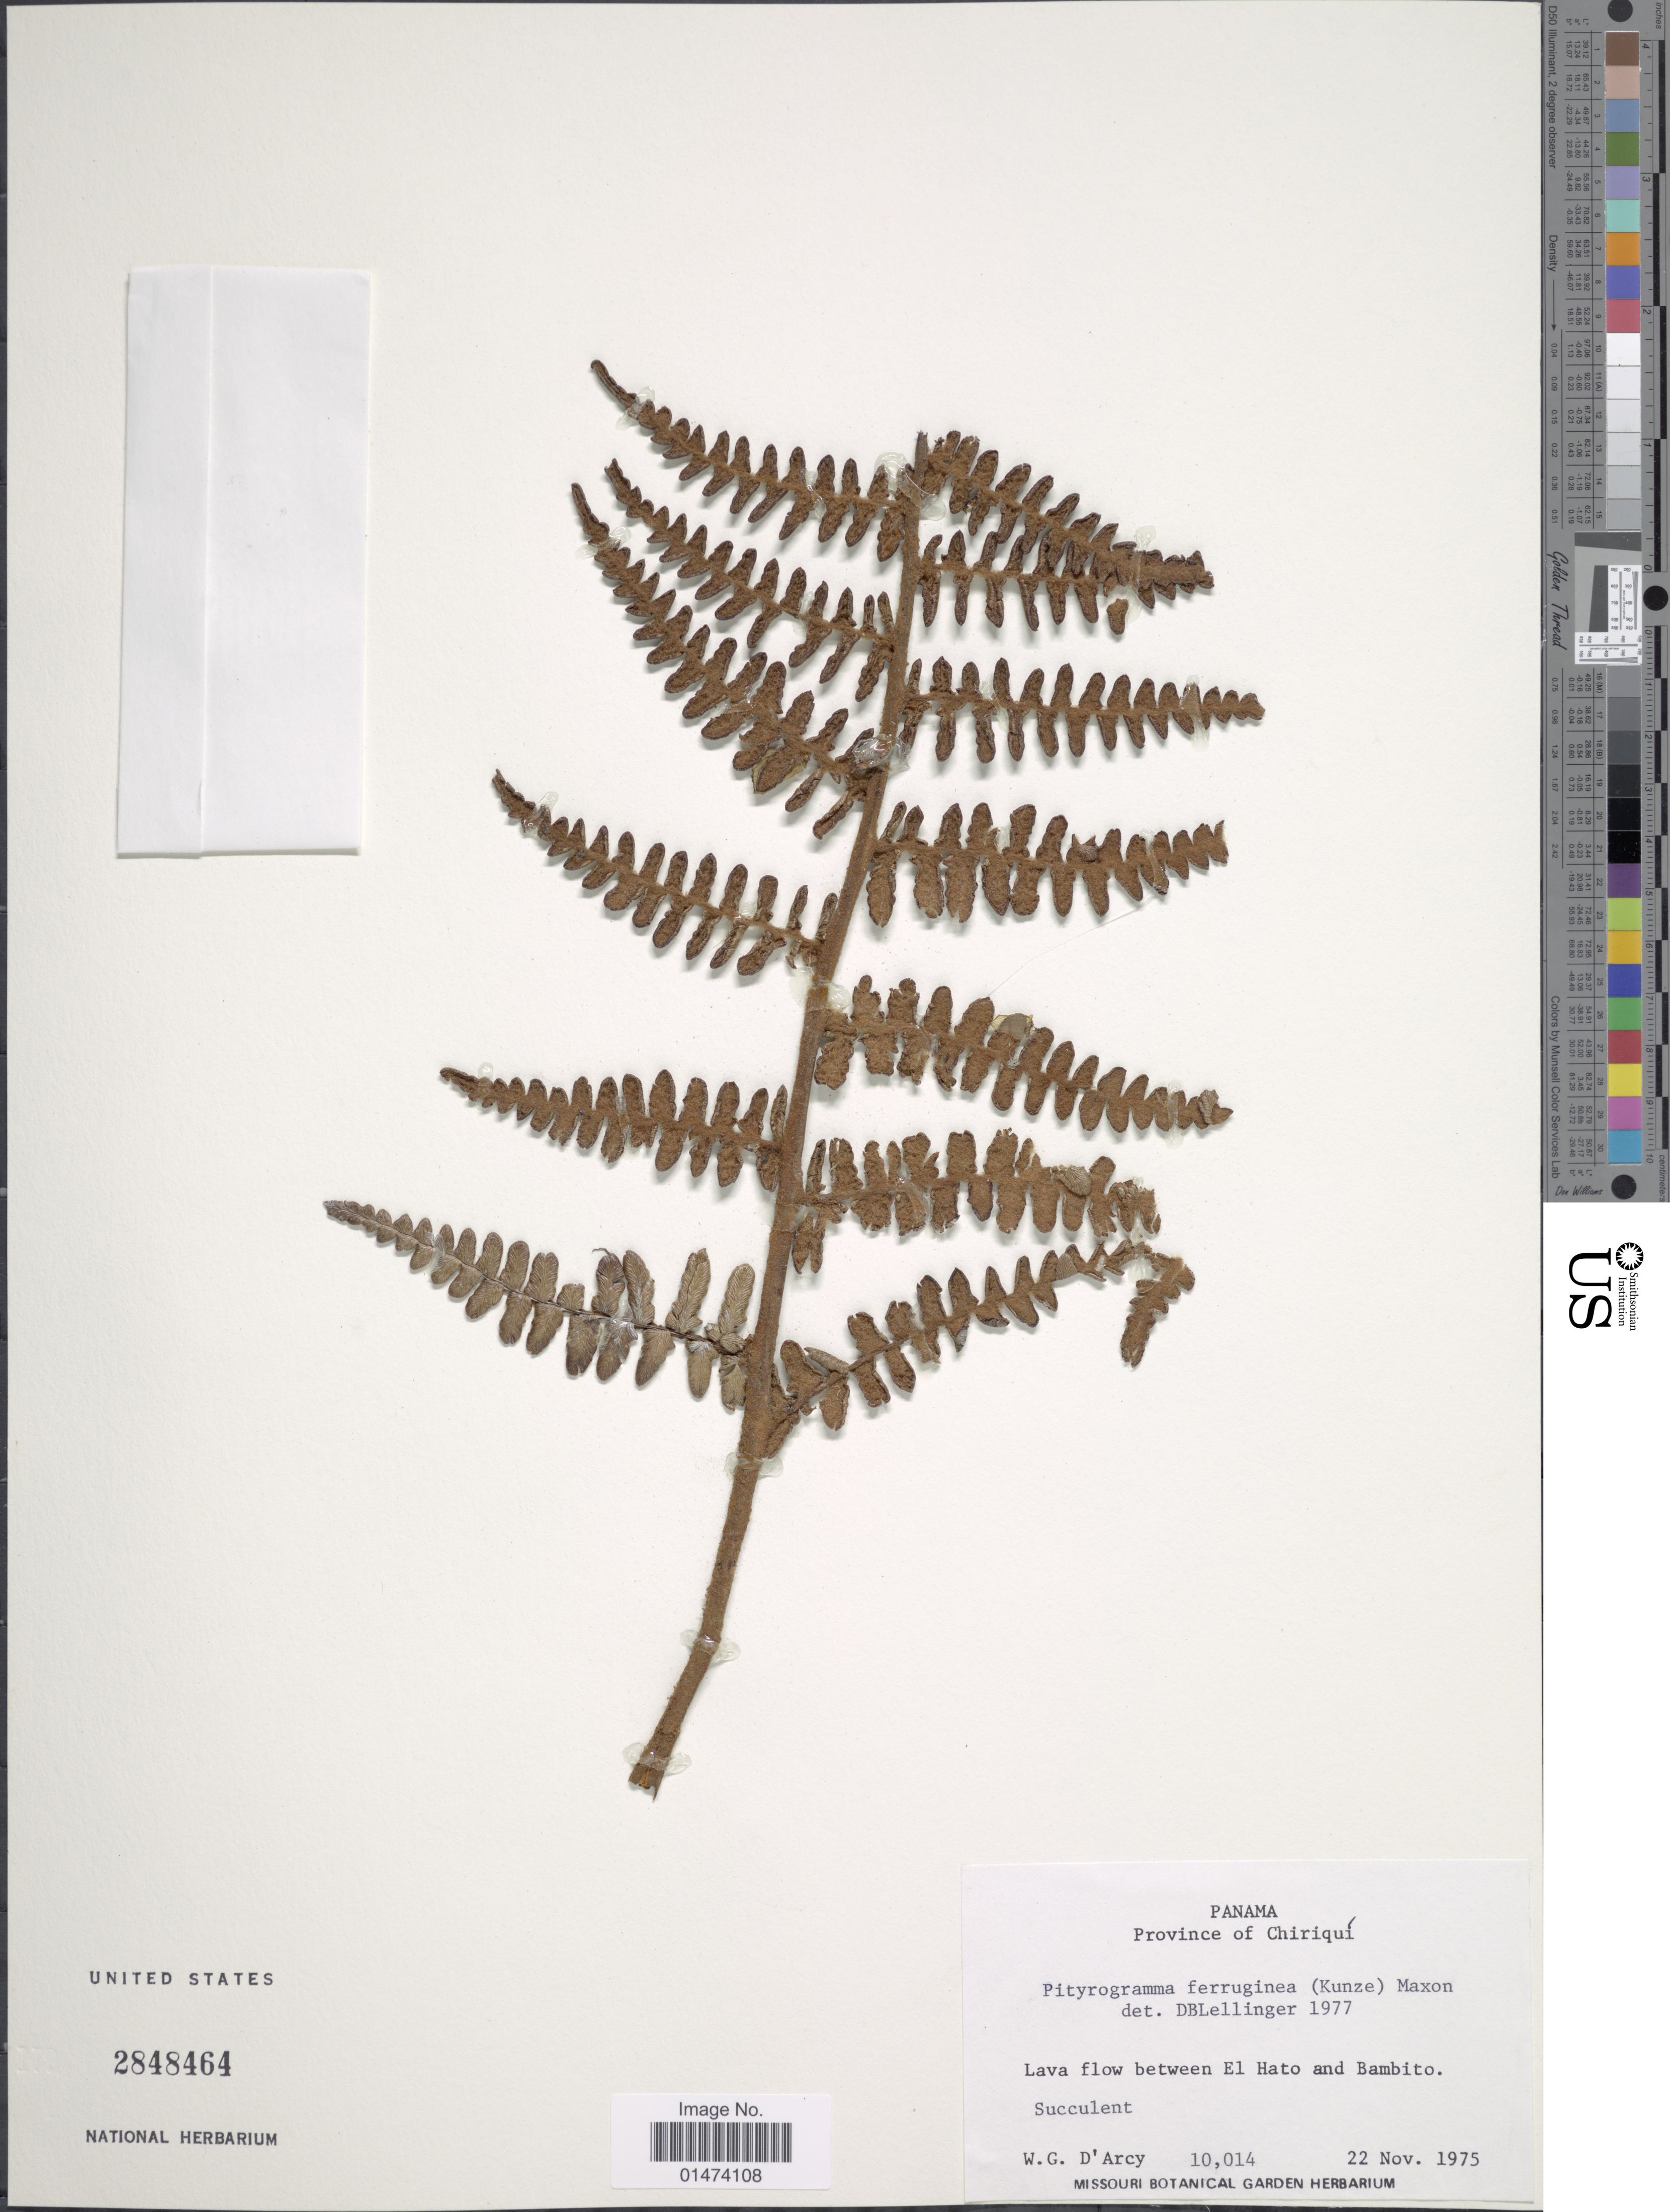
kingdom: Plantae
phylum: Tracheophyta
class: Polypodiopsida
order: Polypodiales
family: Pteridaceae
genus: Pityrogramma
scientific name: Pityrogramma ferruginea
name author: (Kunze) Maxon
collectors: W. G. D'Arcy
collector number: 10014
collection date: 1975-11-22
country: Panama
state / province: Chiriqui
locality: Panama, Province of Chiriqui Lava Flow between El Hato and Bambito.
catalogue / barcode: US 2848464